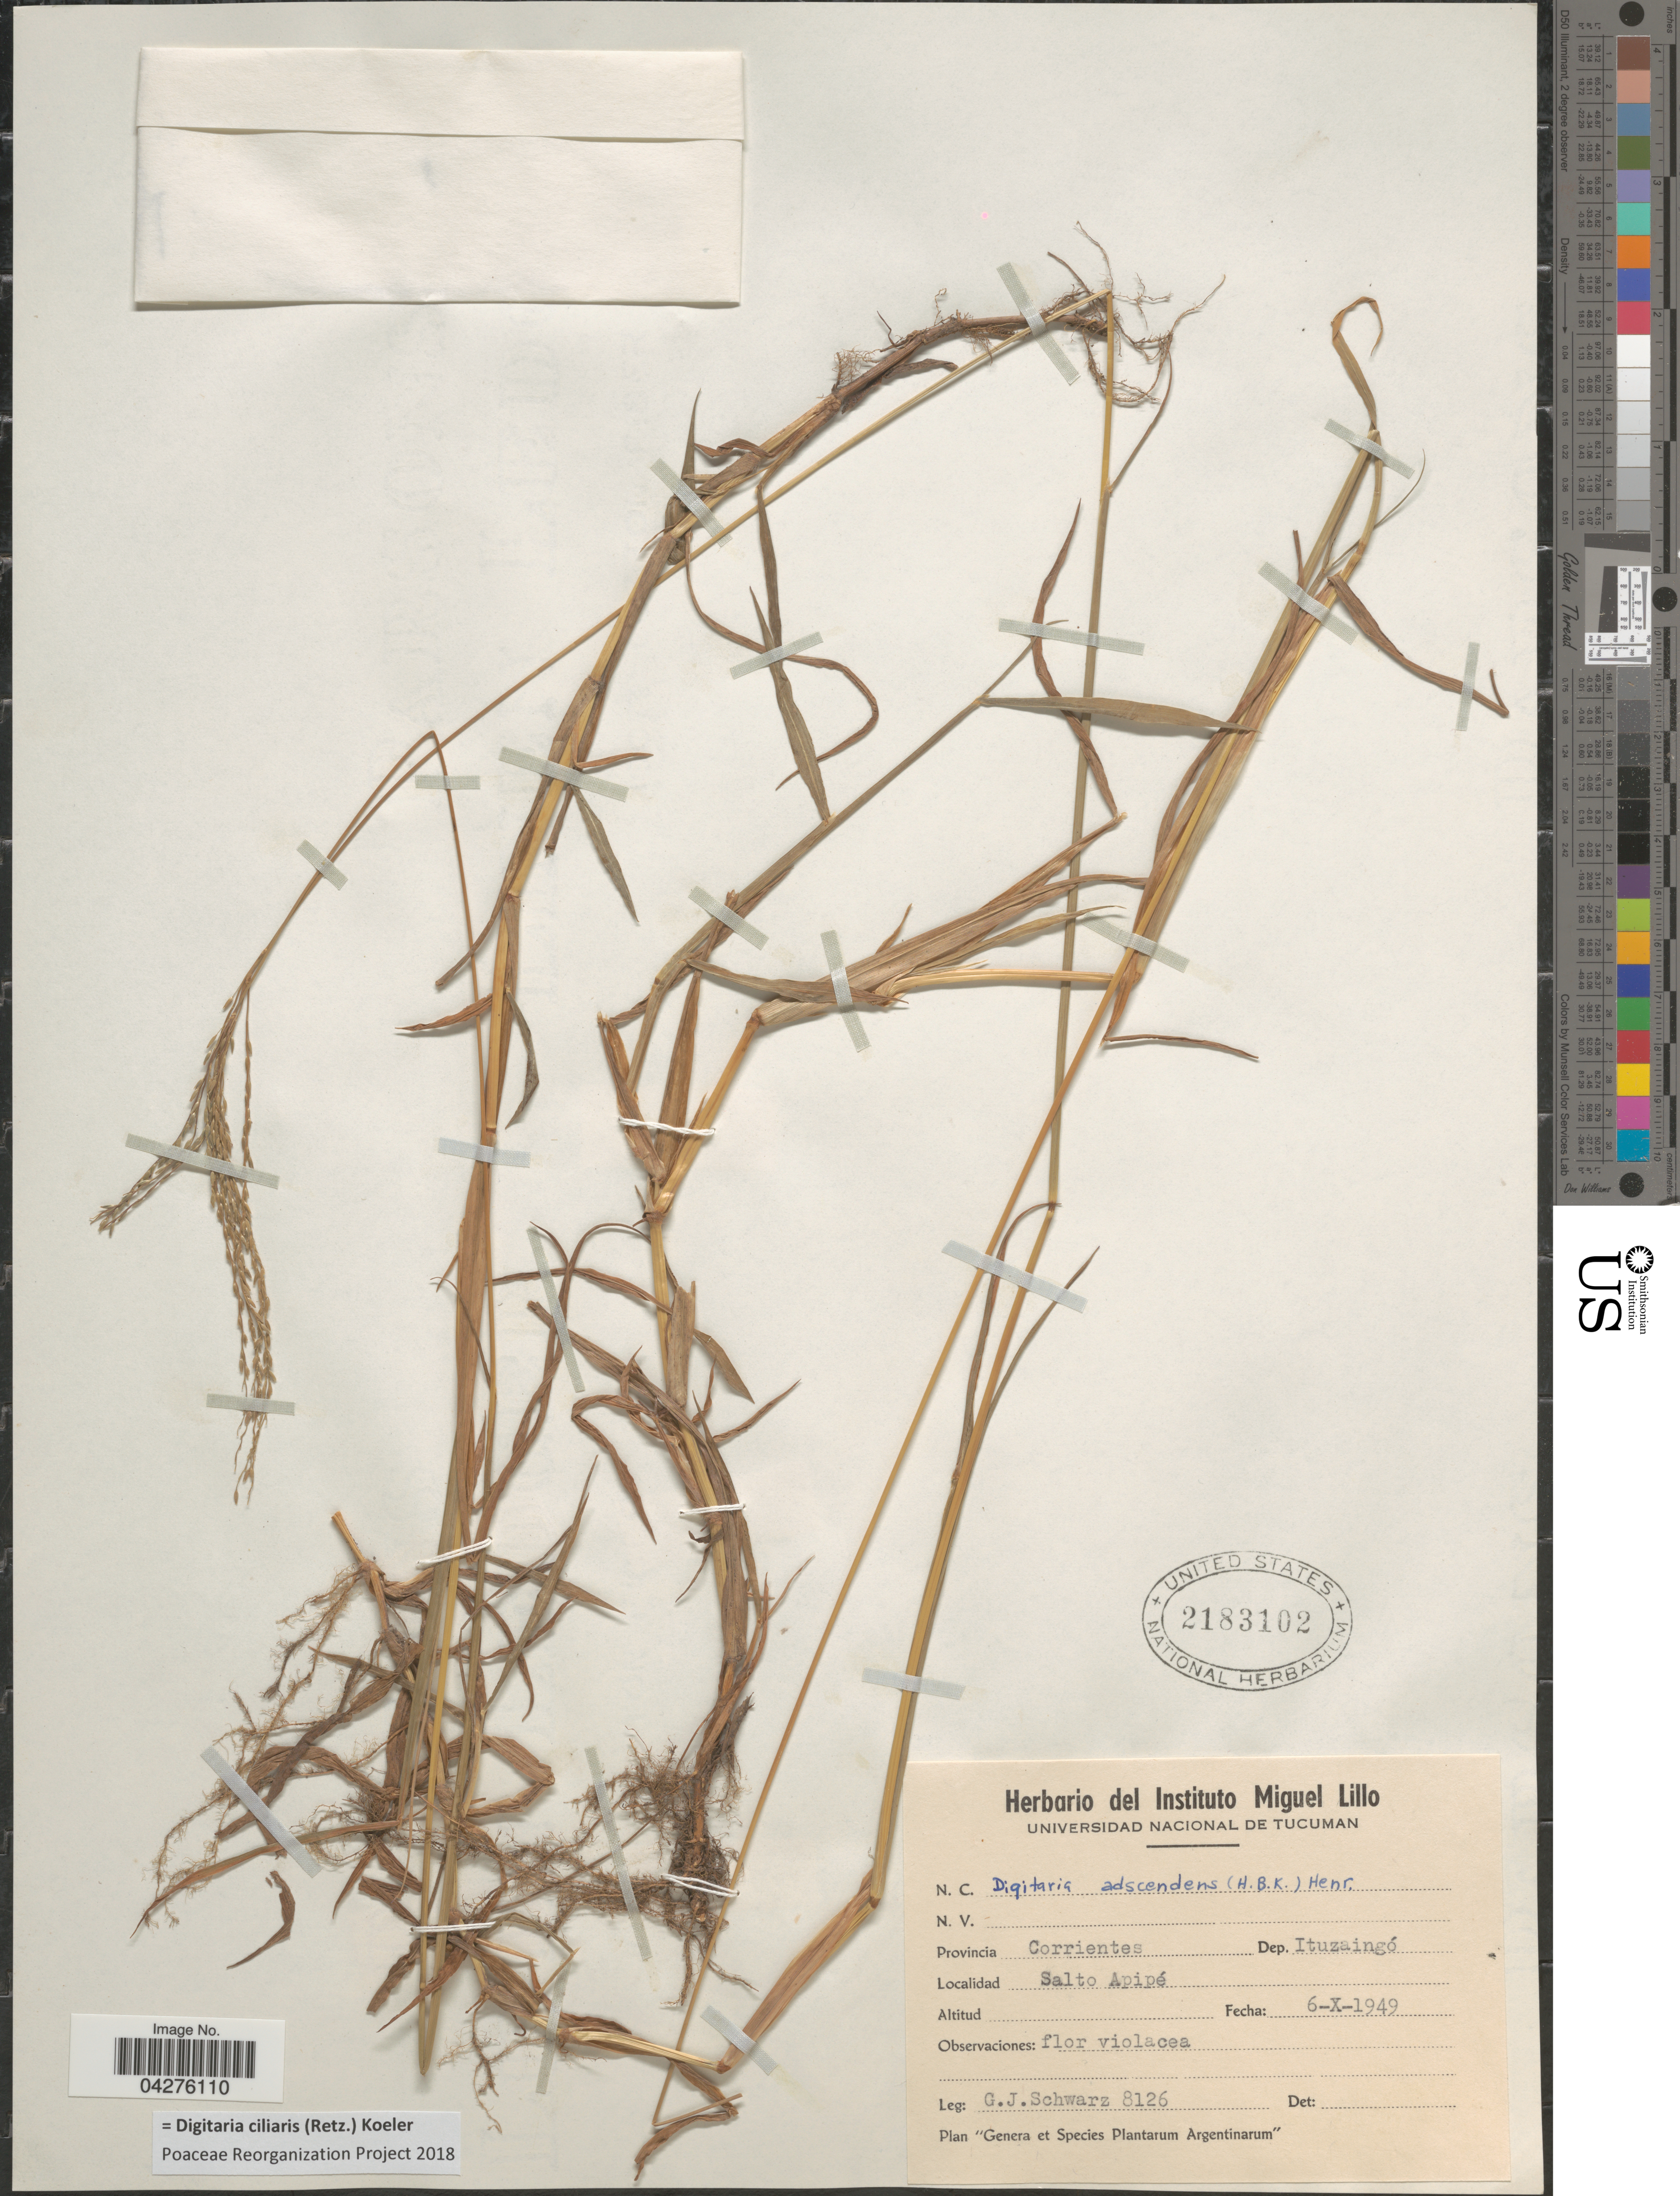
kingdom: Plantae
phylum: Tracheophyta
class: Liliopsida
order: Poales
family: Poaceae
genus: Digitaria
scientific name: Digitaria ciliaris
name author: (Retz.) Koeler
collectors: G. J. Schwarz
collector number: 8126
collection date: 1949-10-06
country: Argentina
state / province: Corrientes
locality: Dep. Ituzaingó, Salto Apipé.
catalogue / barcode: US 2183102